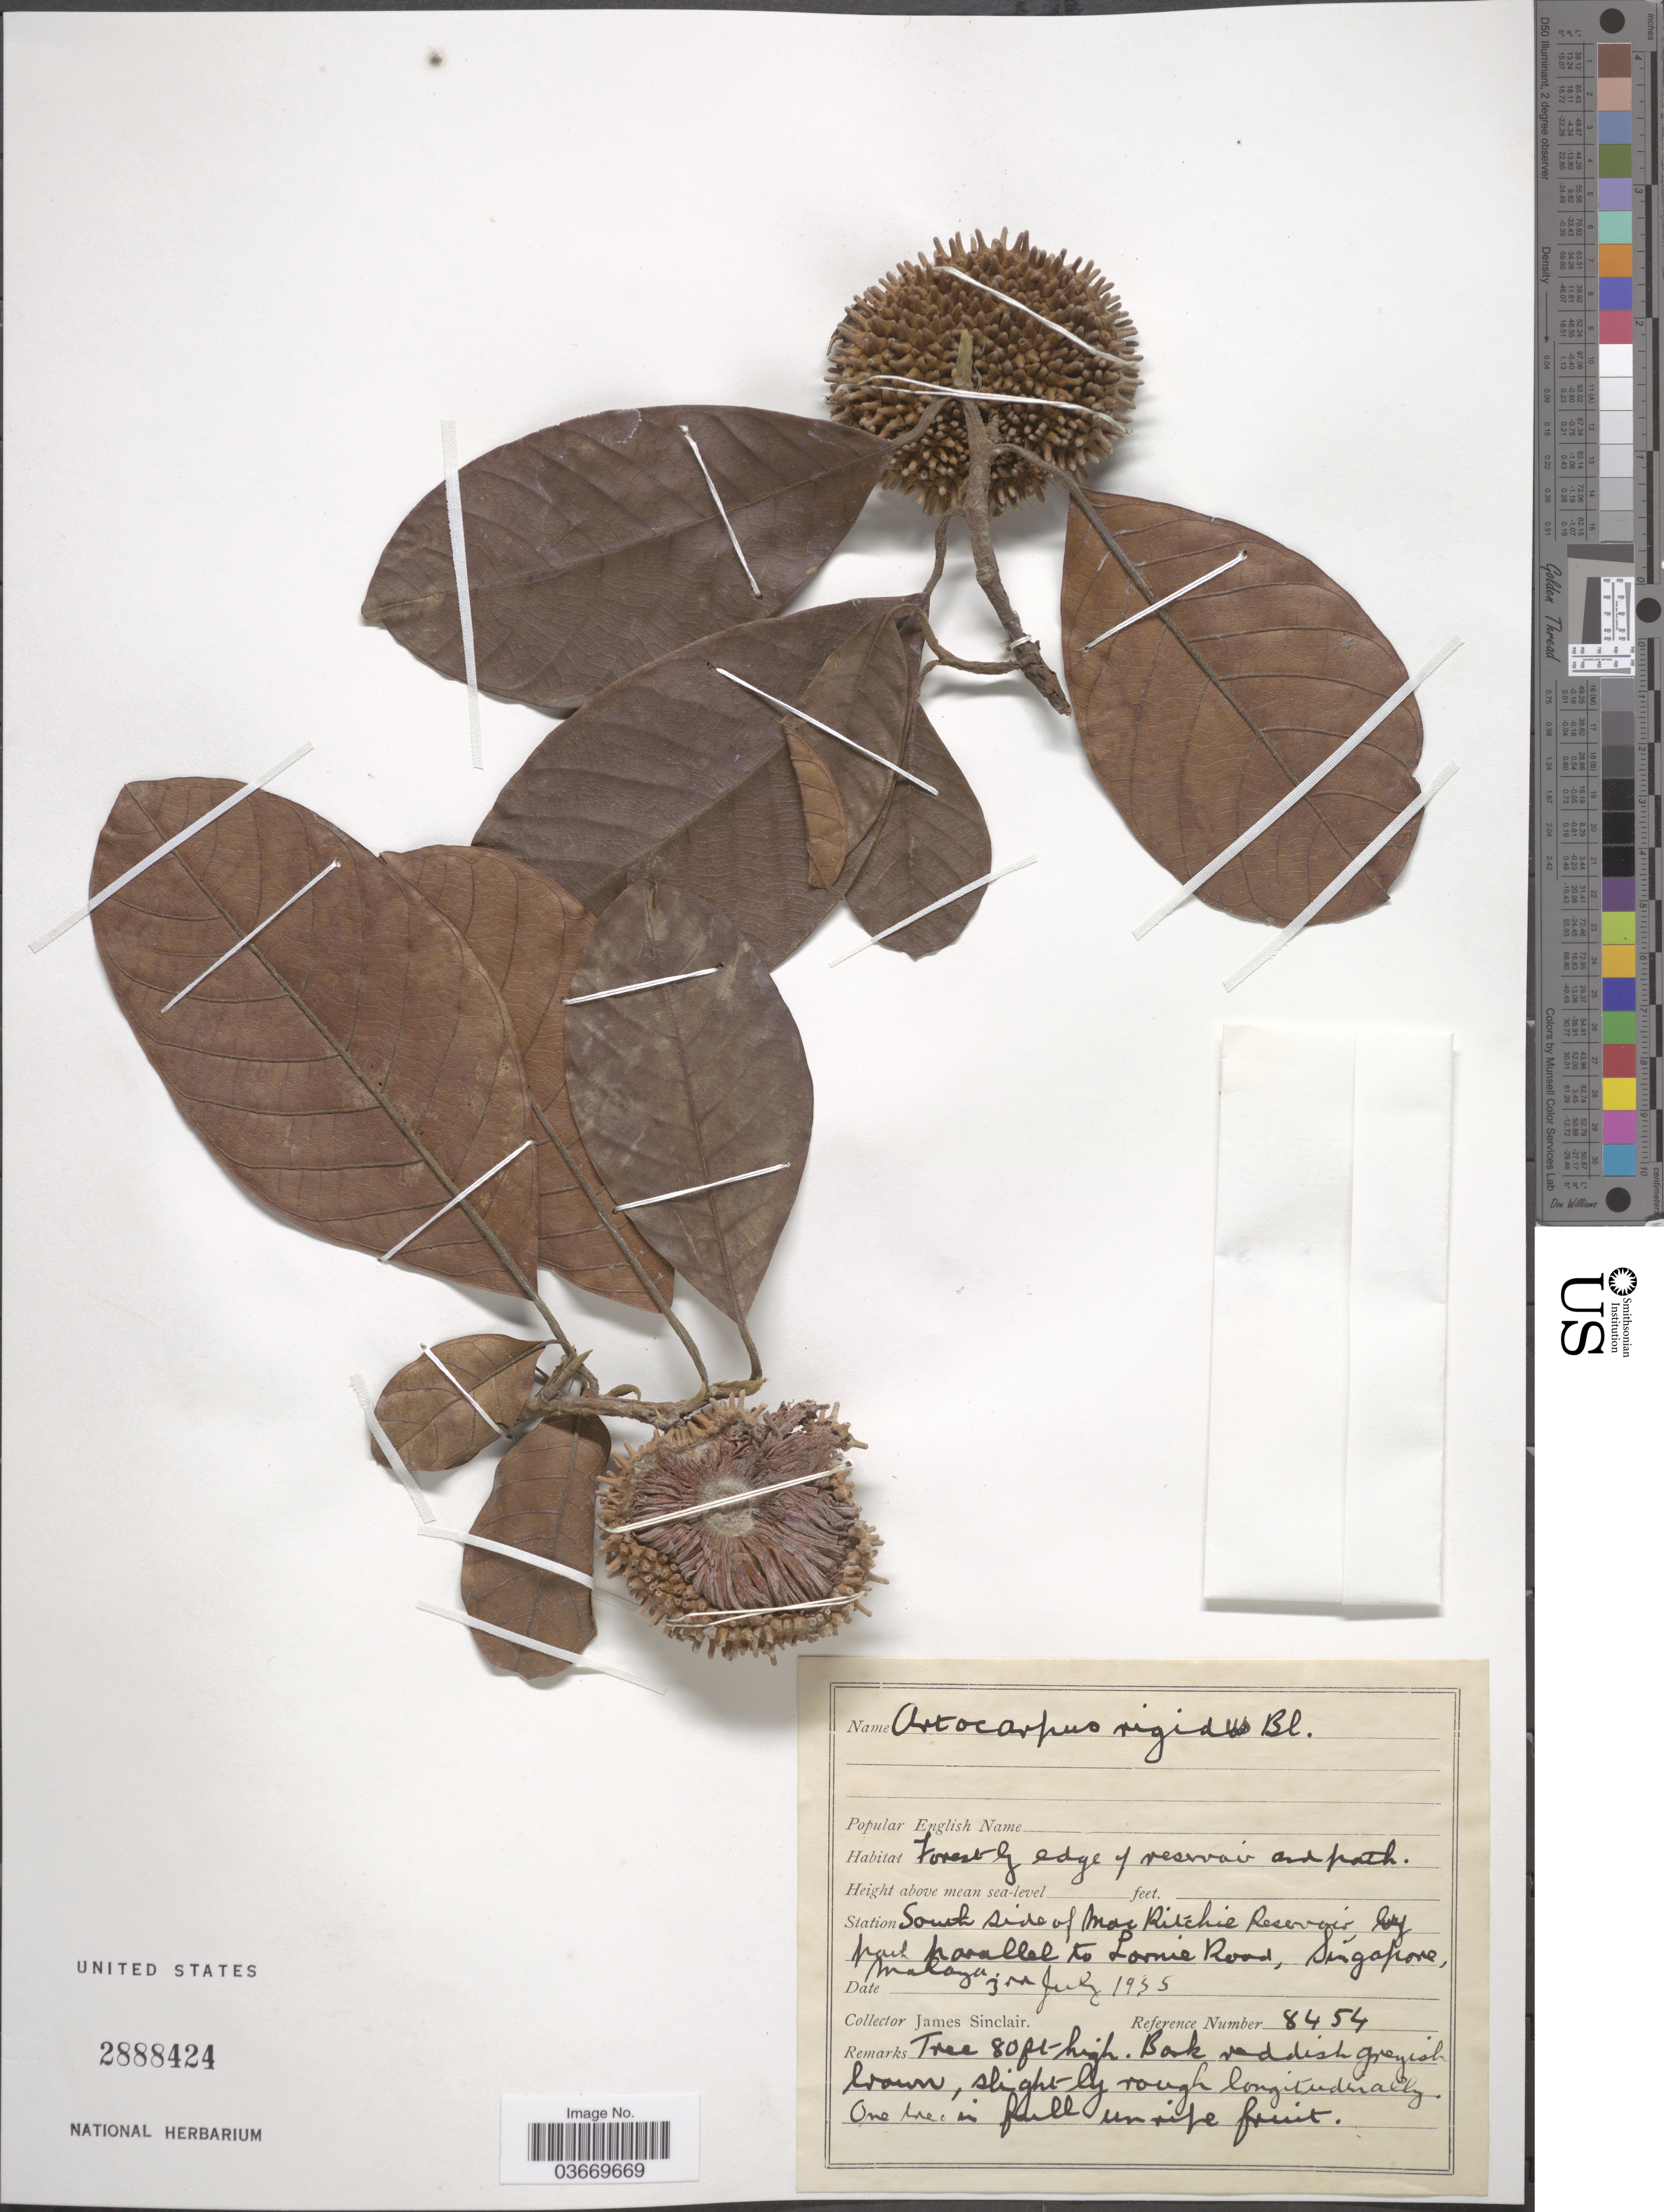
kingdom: Plantae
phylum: Tracheophyta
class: Magnoliopsida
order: Rosales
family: Moraceae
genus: Artocarpus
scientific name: Artocarpus rigidus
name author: Blume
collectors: J. Sinclair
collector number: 8454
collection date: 1955-07-03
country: Singapore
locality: Station South side of Mac Ritchie Reservoir, by path Parallel to Lornie Road, Singapore, Malaya.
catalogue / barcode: US 2888424